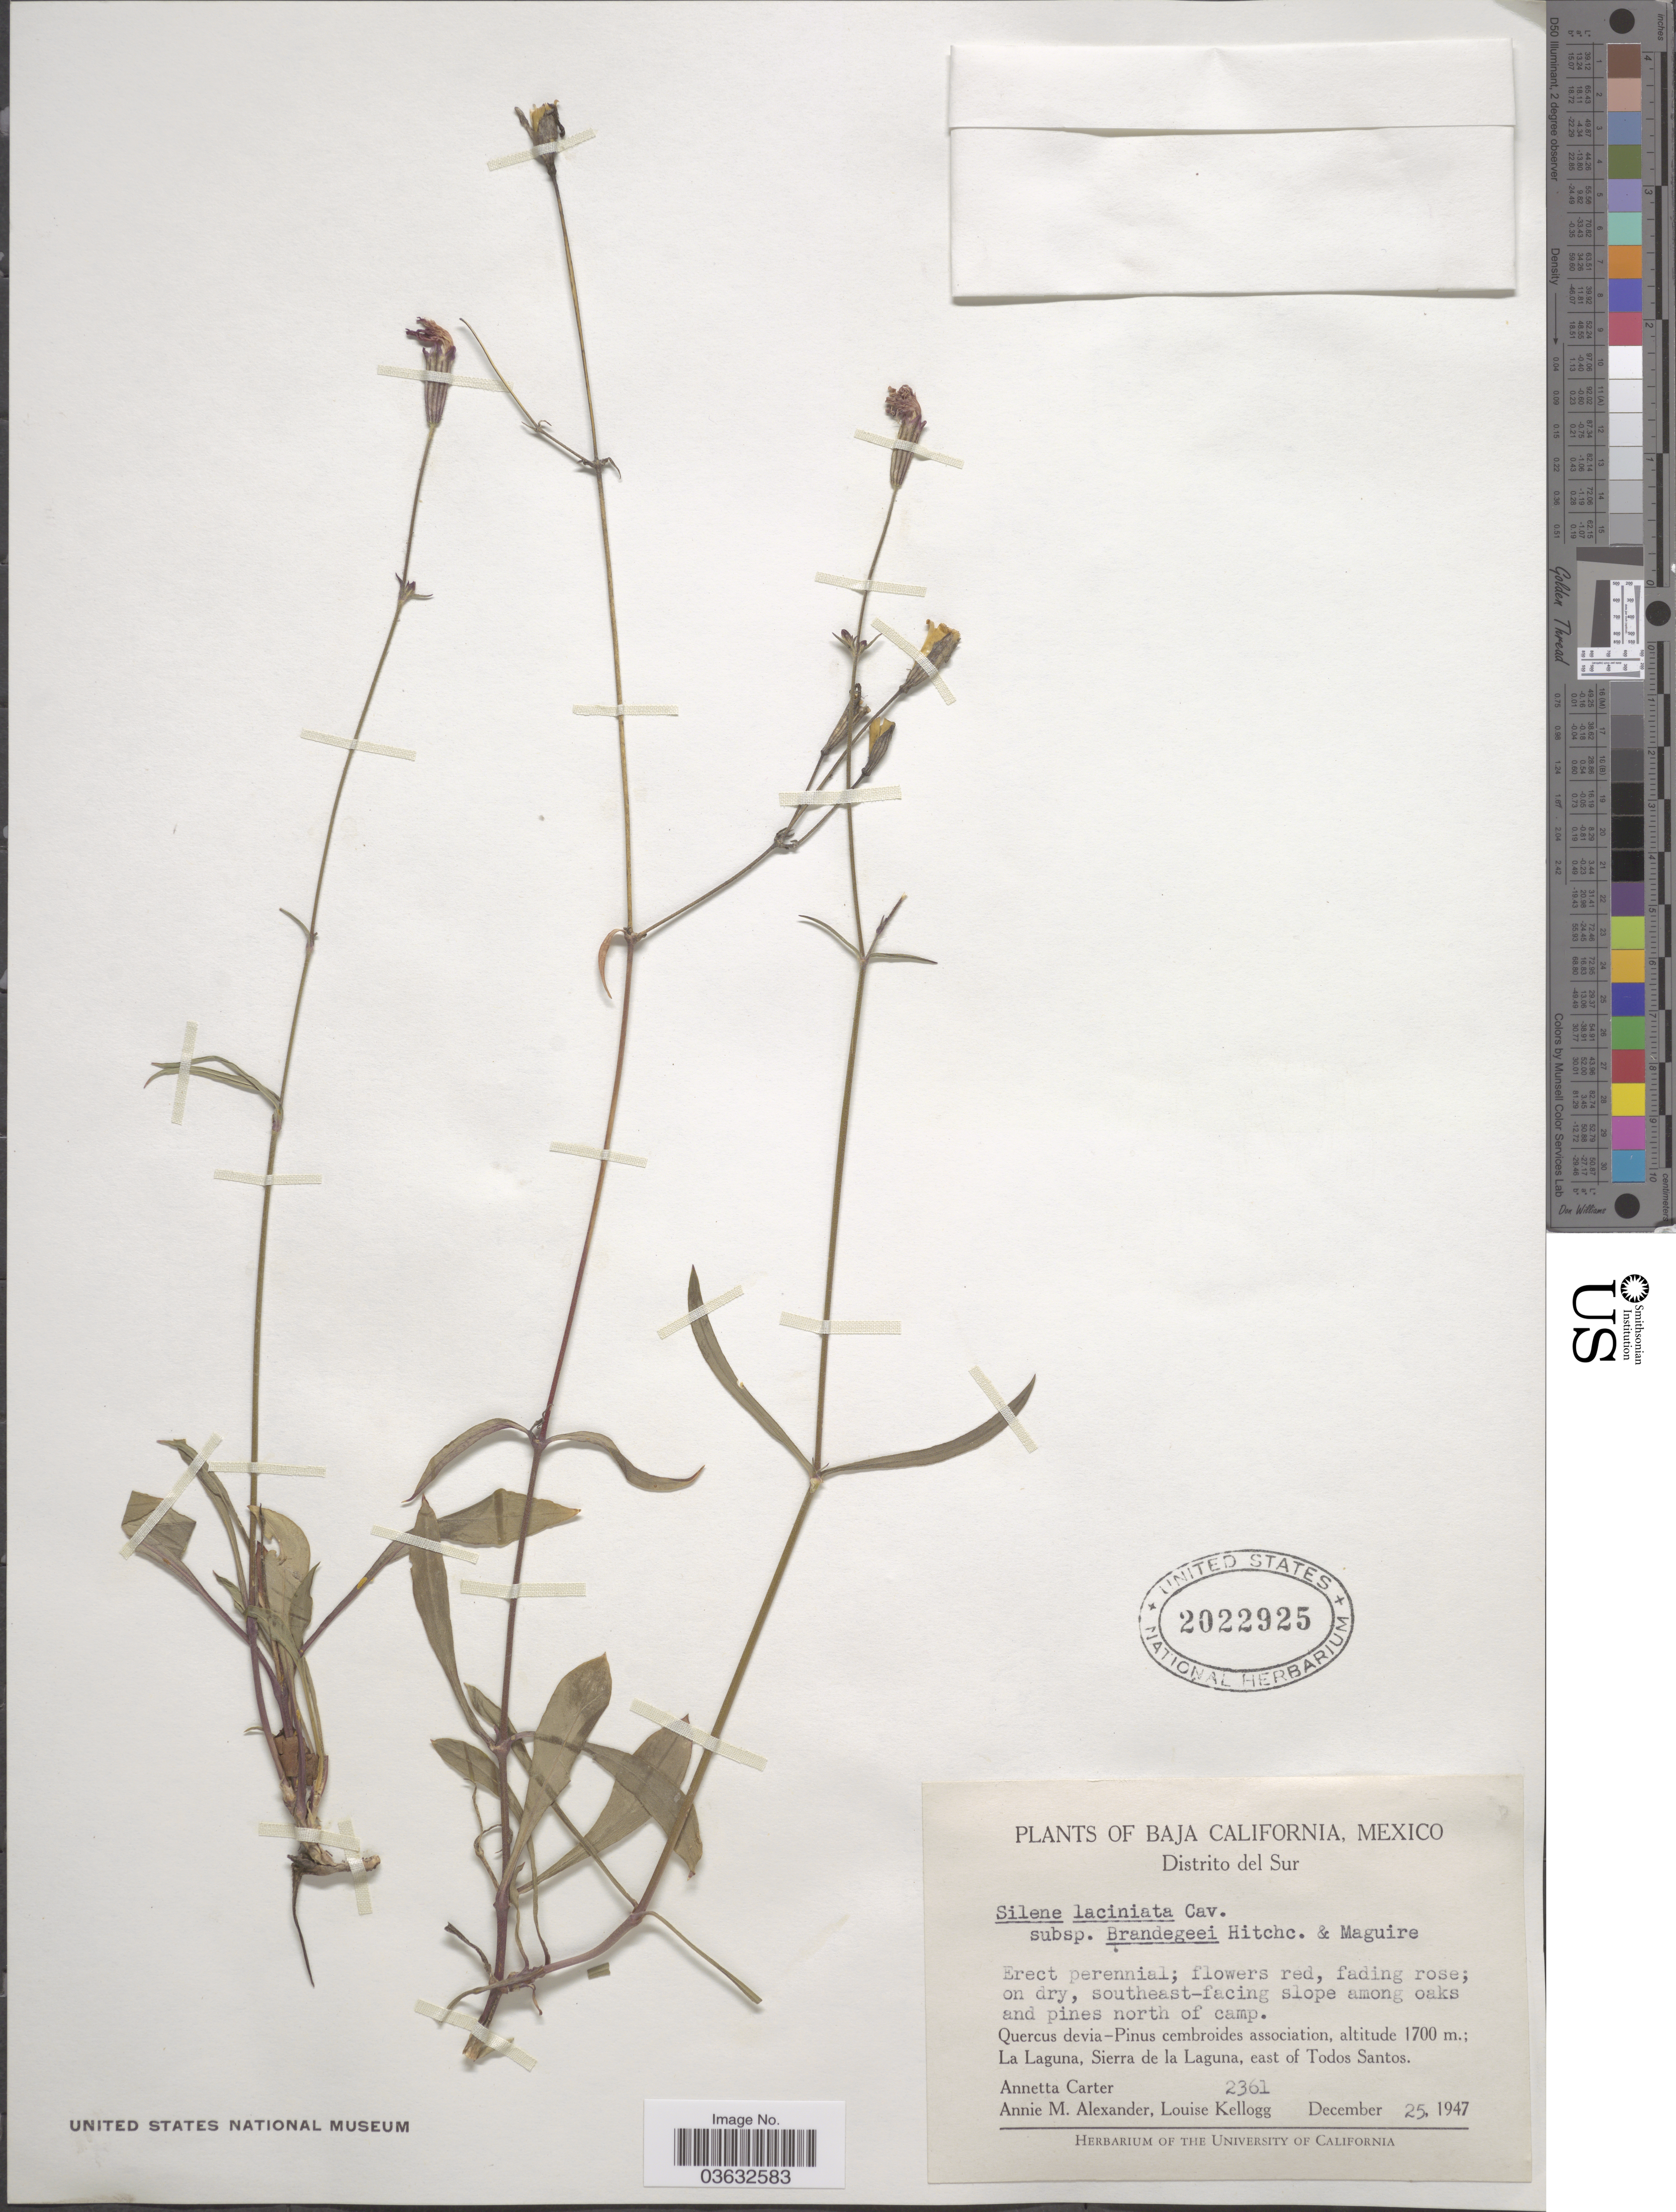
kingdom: Plantae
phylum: Tracheophyta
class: Magnoliopsida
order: Caryophyllales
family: Caryophyllaceae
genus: Silene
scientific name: Silene laciniata subsp. brandegeei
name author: C.L. Hitchc. & Maguire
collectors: A. Carter, A. M. Alexander & L. Kellogg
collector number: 2361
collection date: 1947-12-25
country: Mexico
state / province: Baja California Sur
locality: Distrito del Sur. La Laguna, Sierra de la Laguna, east of Todos Santos.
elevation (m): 1700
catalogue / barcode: US 2022925